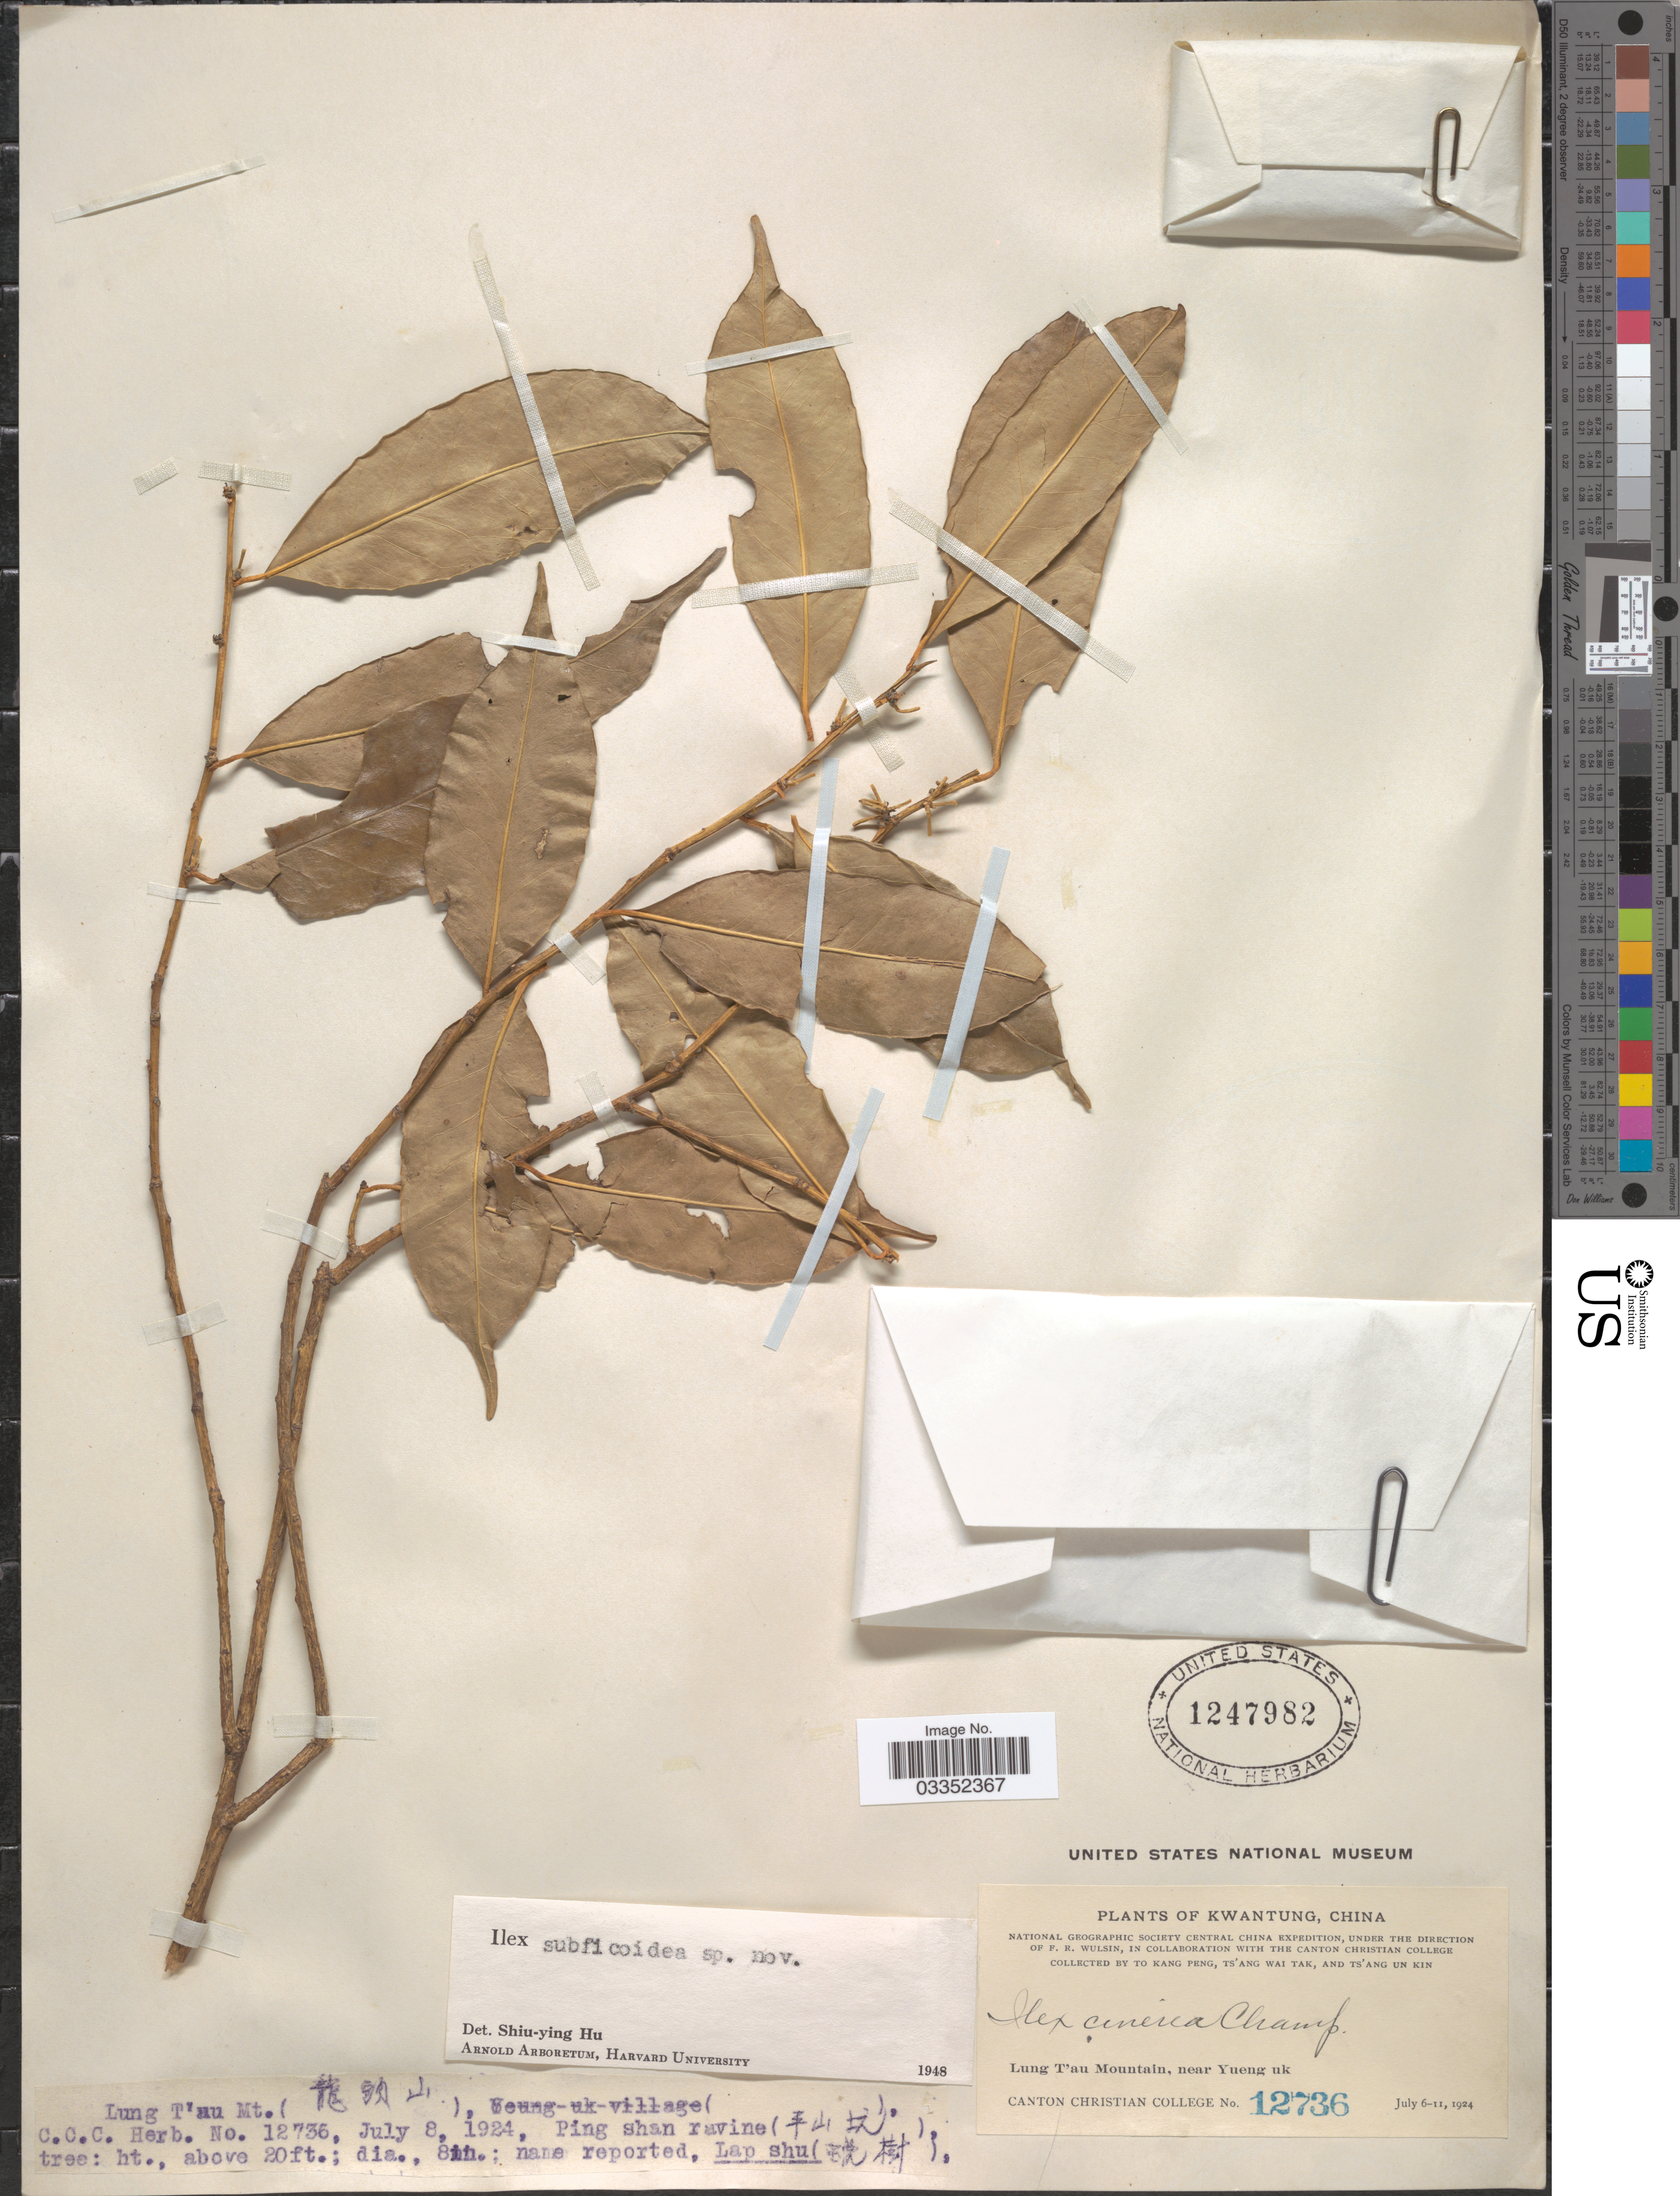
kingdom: Plantae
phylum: Tracheophyta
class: Magnoliopsida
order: Aquifoliales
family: Aquifoliaceae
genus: Ilex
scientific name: Ilex subficoidea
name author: S.Y. Hu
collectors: K. Peng, W. T. Tsang & Ts' Ang Un Kin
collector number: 12736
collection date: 1924-07-08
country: China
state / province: Guangdong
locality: Kwantung, Lung T'au Mountain, near Yueng uk.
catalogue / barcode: US 1247982